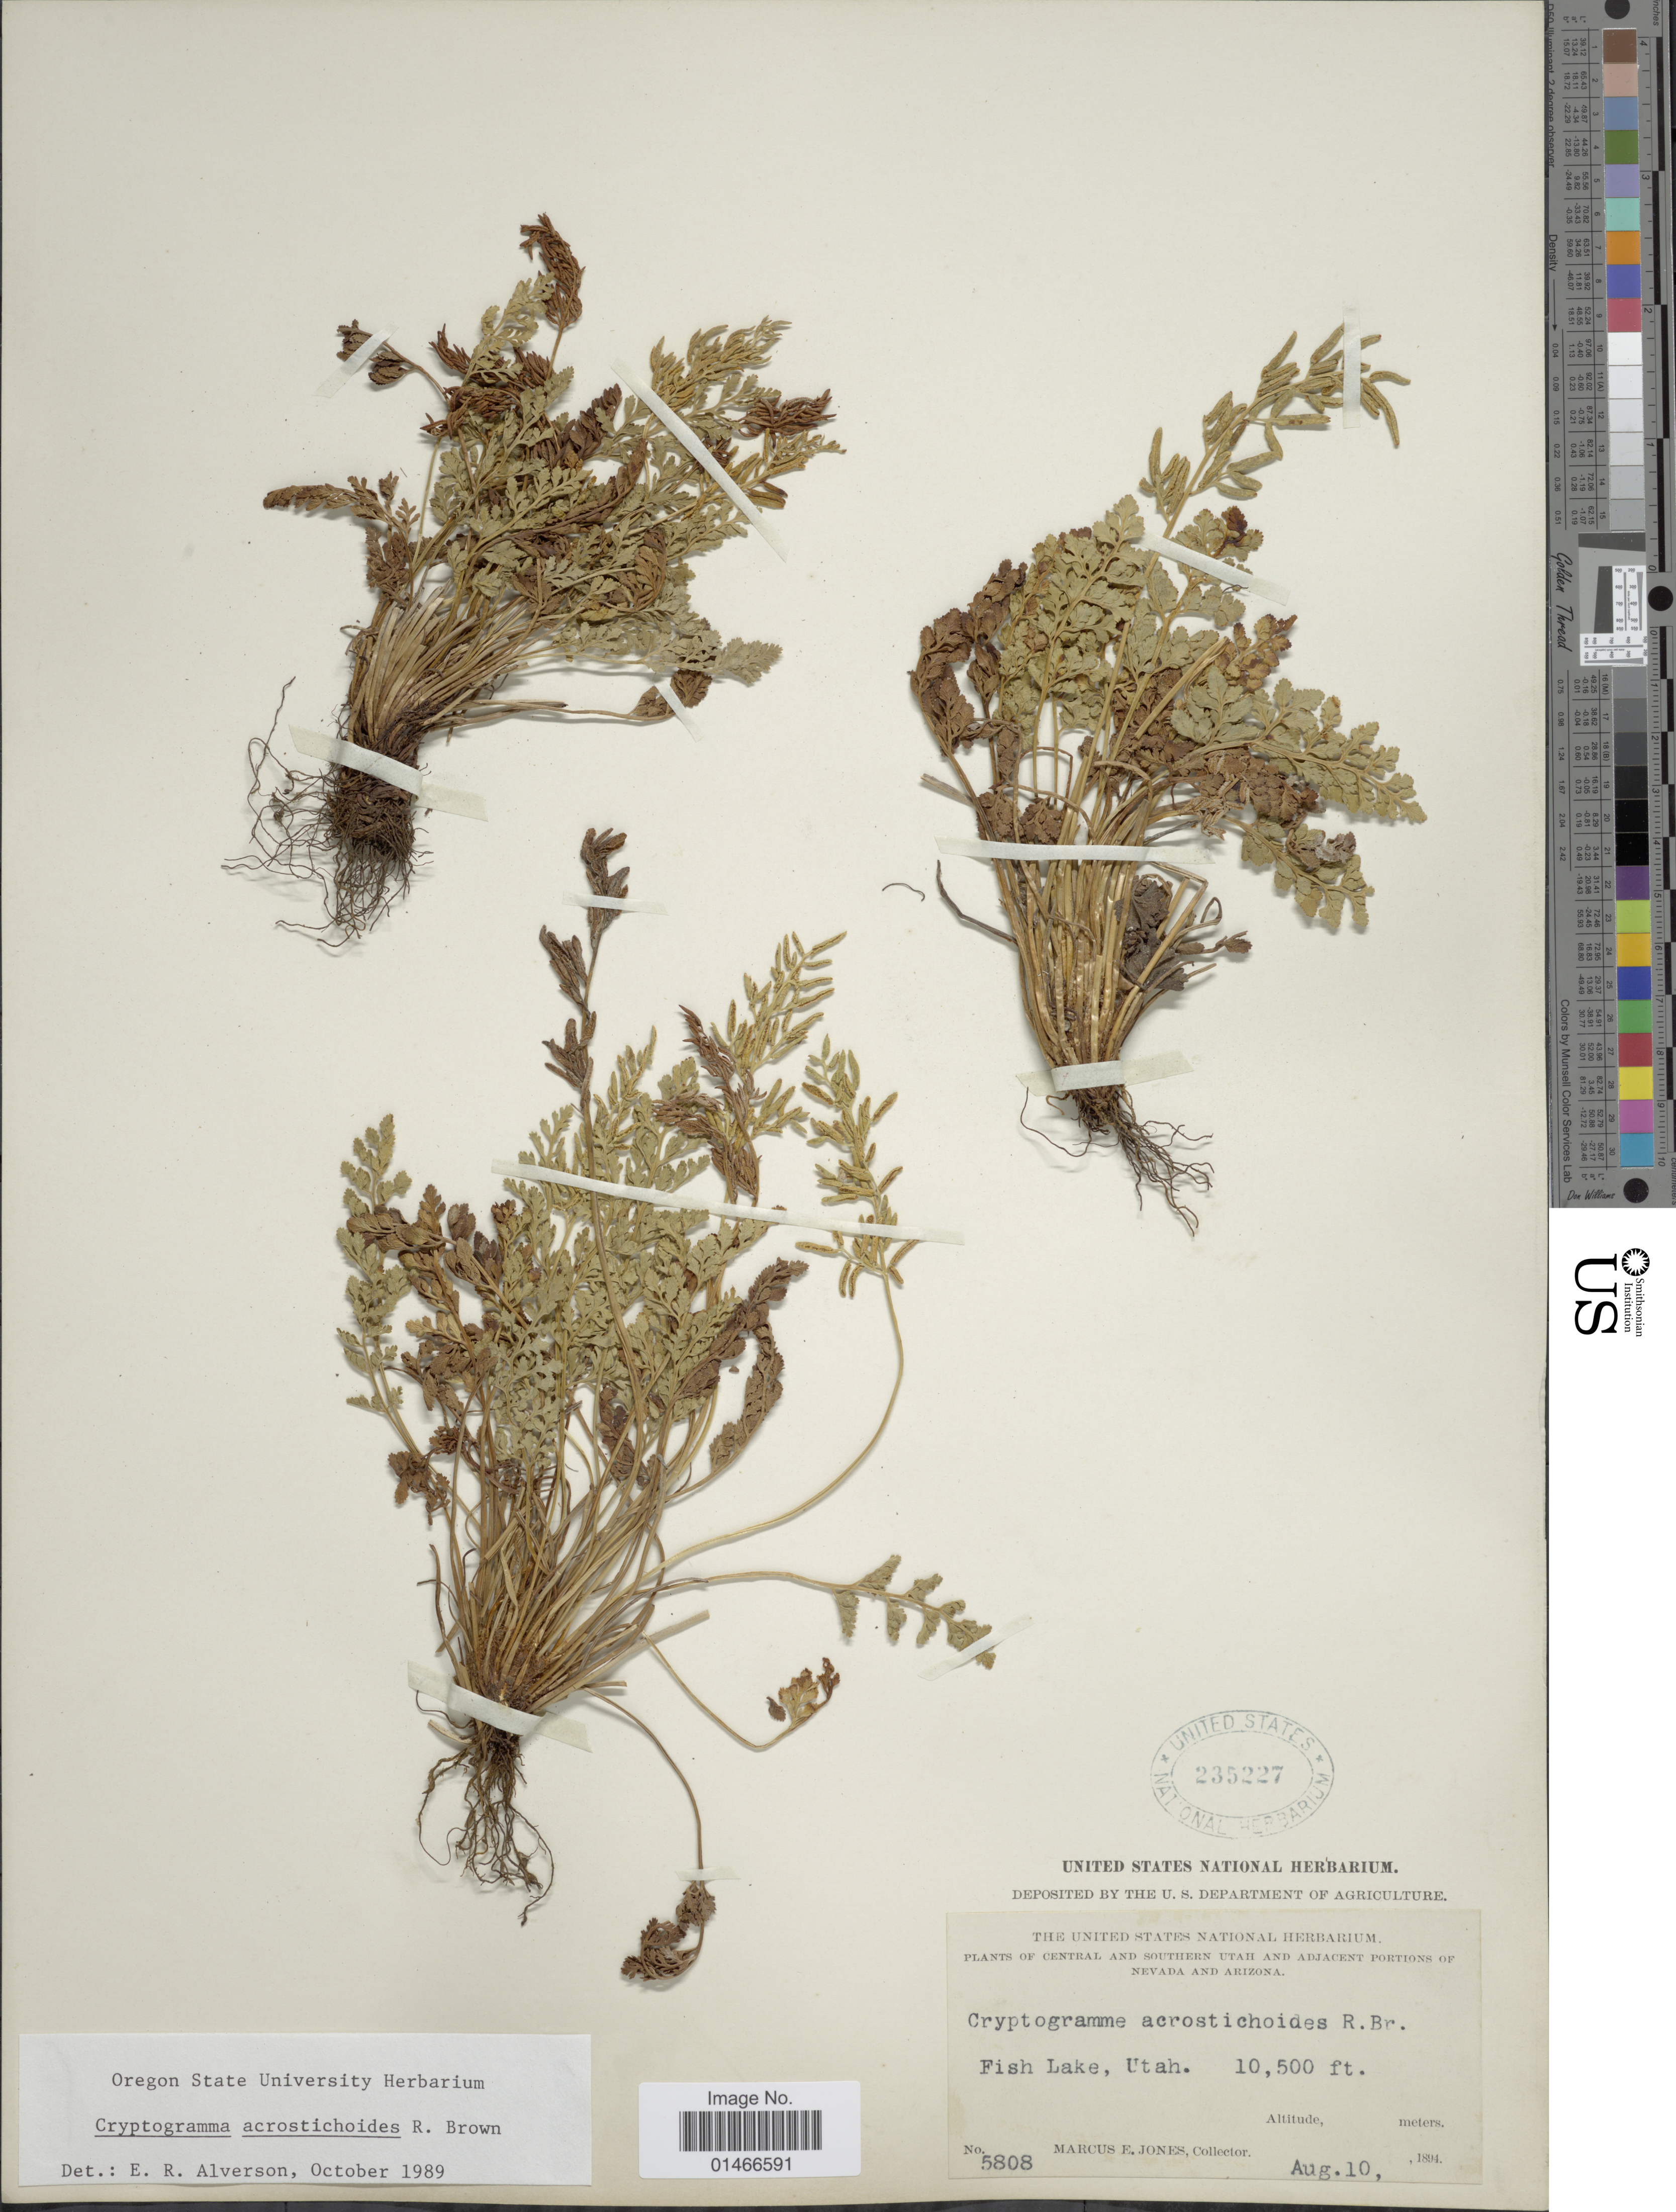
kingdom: Plantae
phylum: Tracheophyta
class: Polypodiopsida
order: Polypodiales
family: Pteridaceae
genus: Cryptogramma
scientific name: Cryptogramma acrostichoides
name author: R. Br.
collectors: M. E. Jones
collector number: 5808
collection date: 1894-08-10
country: United States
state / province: Utah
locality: Fish Lake, Utah.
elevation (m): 3200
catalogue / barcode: US 235227